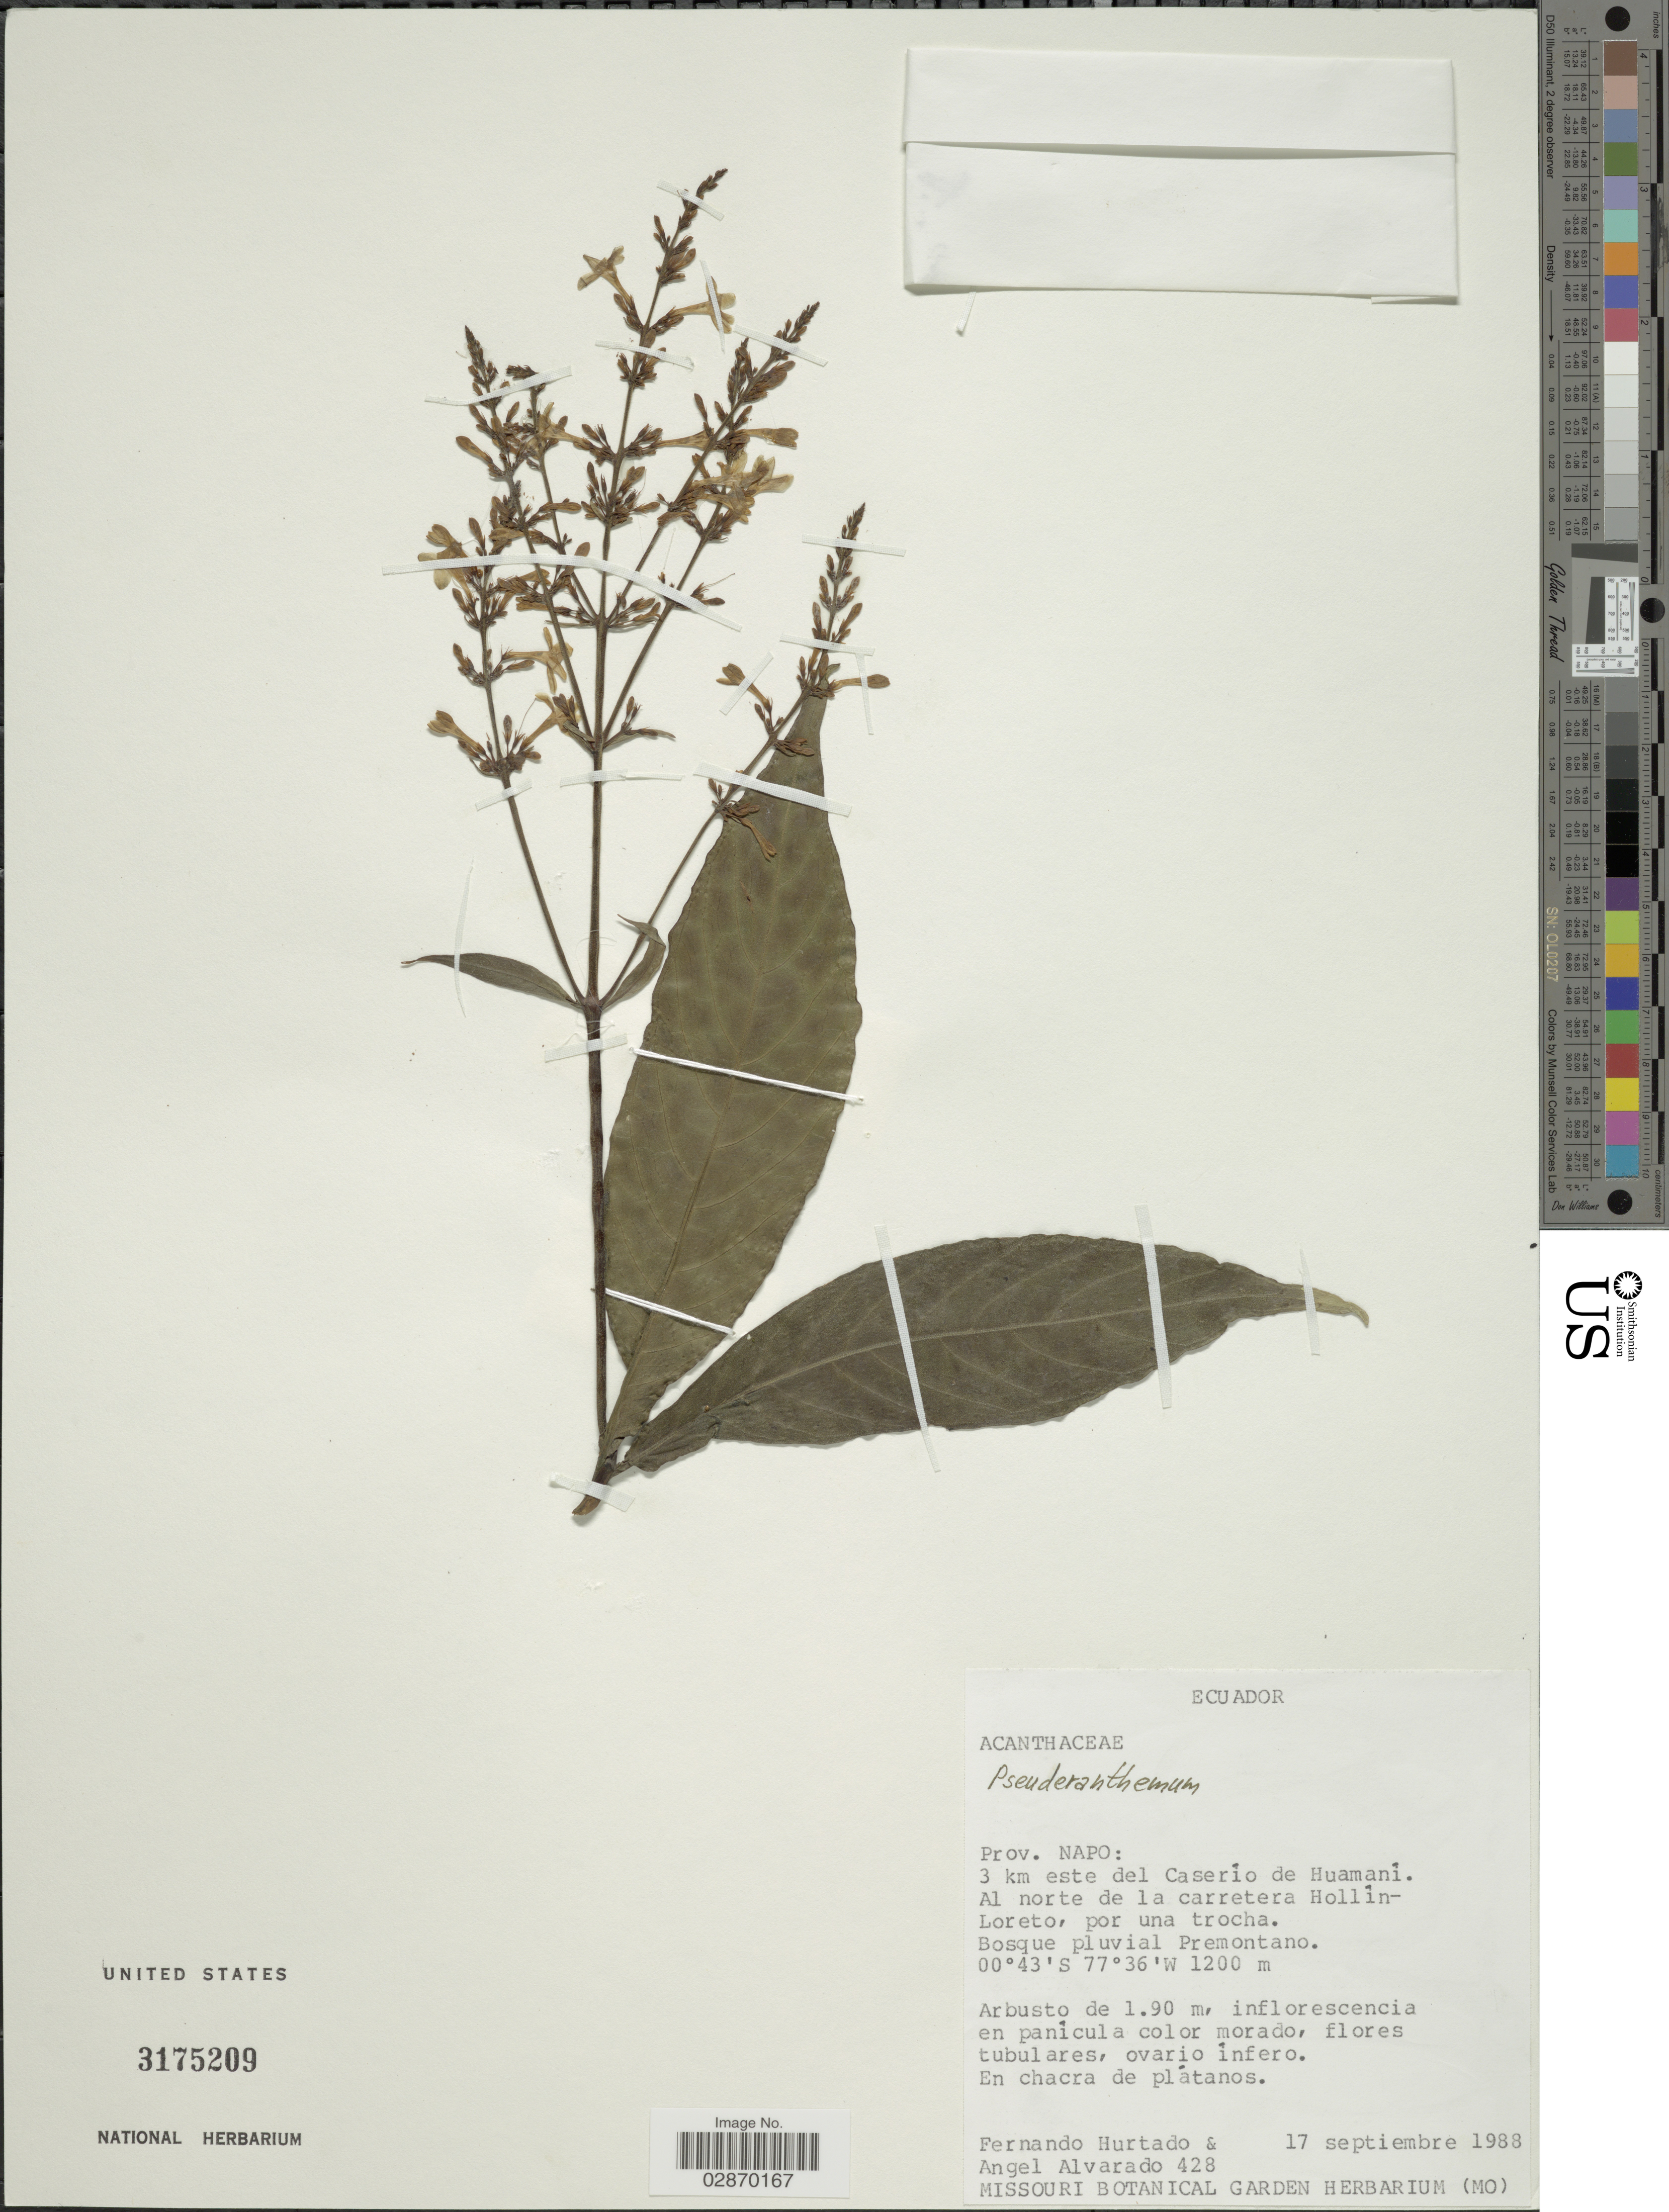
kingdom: Plantae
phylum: Tracheophyta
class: Magnoliopsida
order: Lamiales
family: Acanthaceae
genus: Pseuderanthemum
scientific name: Pseuderanthemum subauriculatum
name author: Mildbr.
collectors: F. Hurtado & A. Alvarado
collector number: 428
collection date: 1988-09-17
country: Ecuador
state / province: Napo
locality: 3 km este del Caserío de Huamani. Al norte de la carretera Hollín-Loreto.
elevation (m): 1200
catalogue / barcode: US 3175209